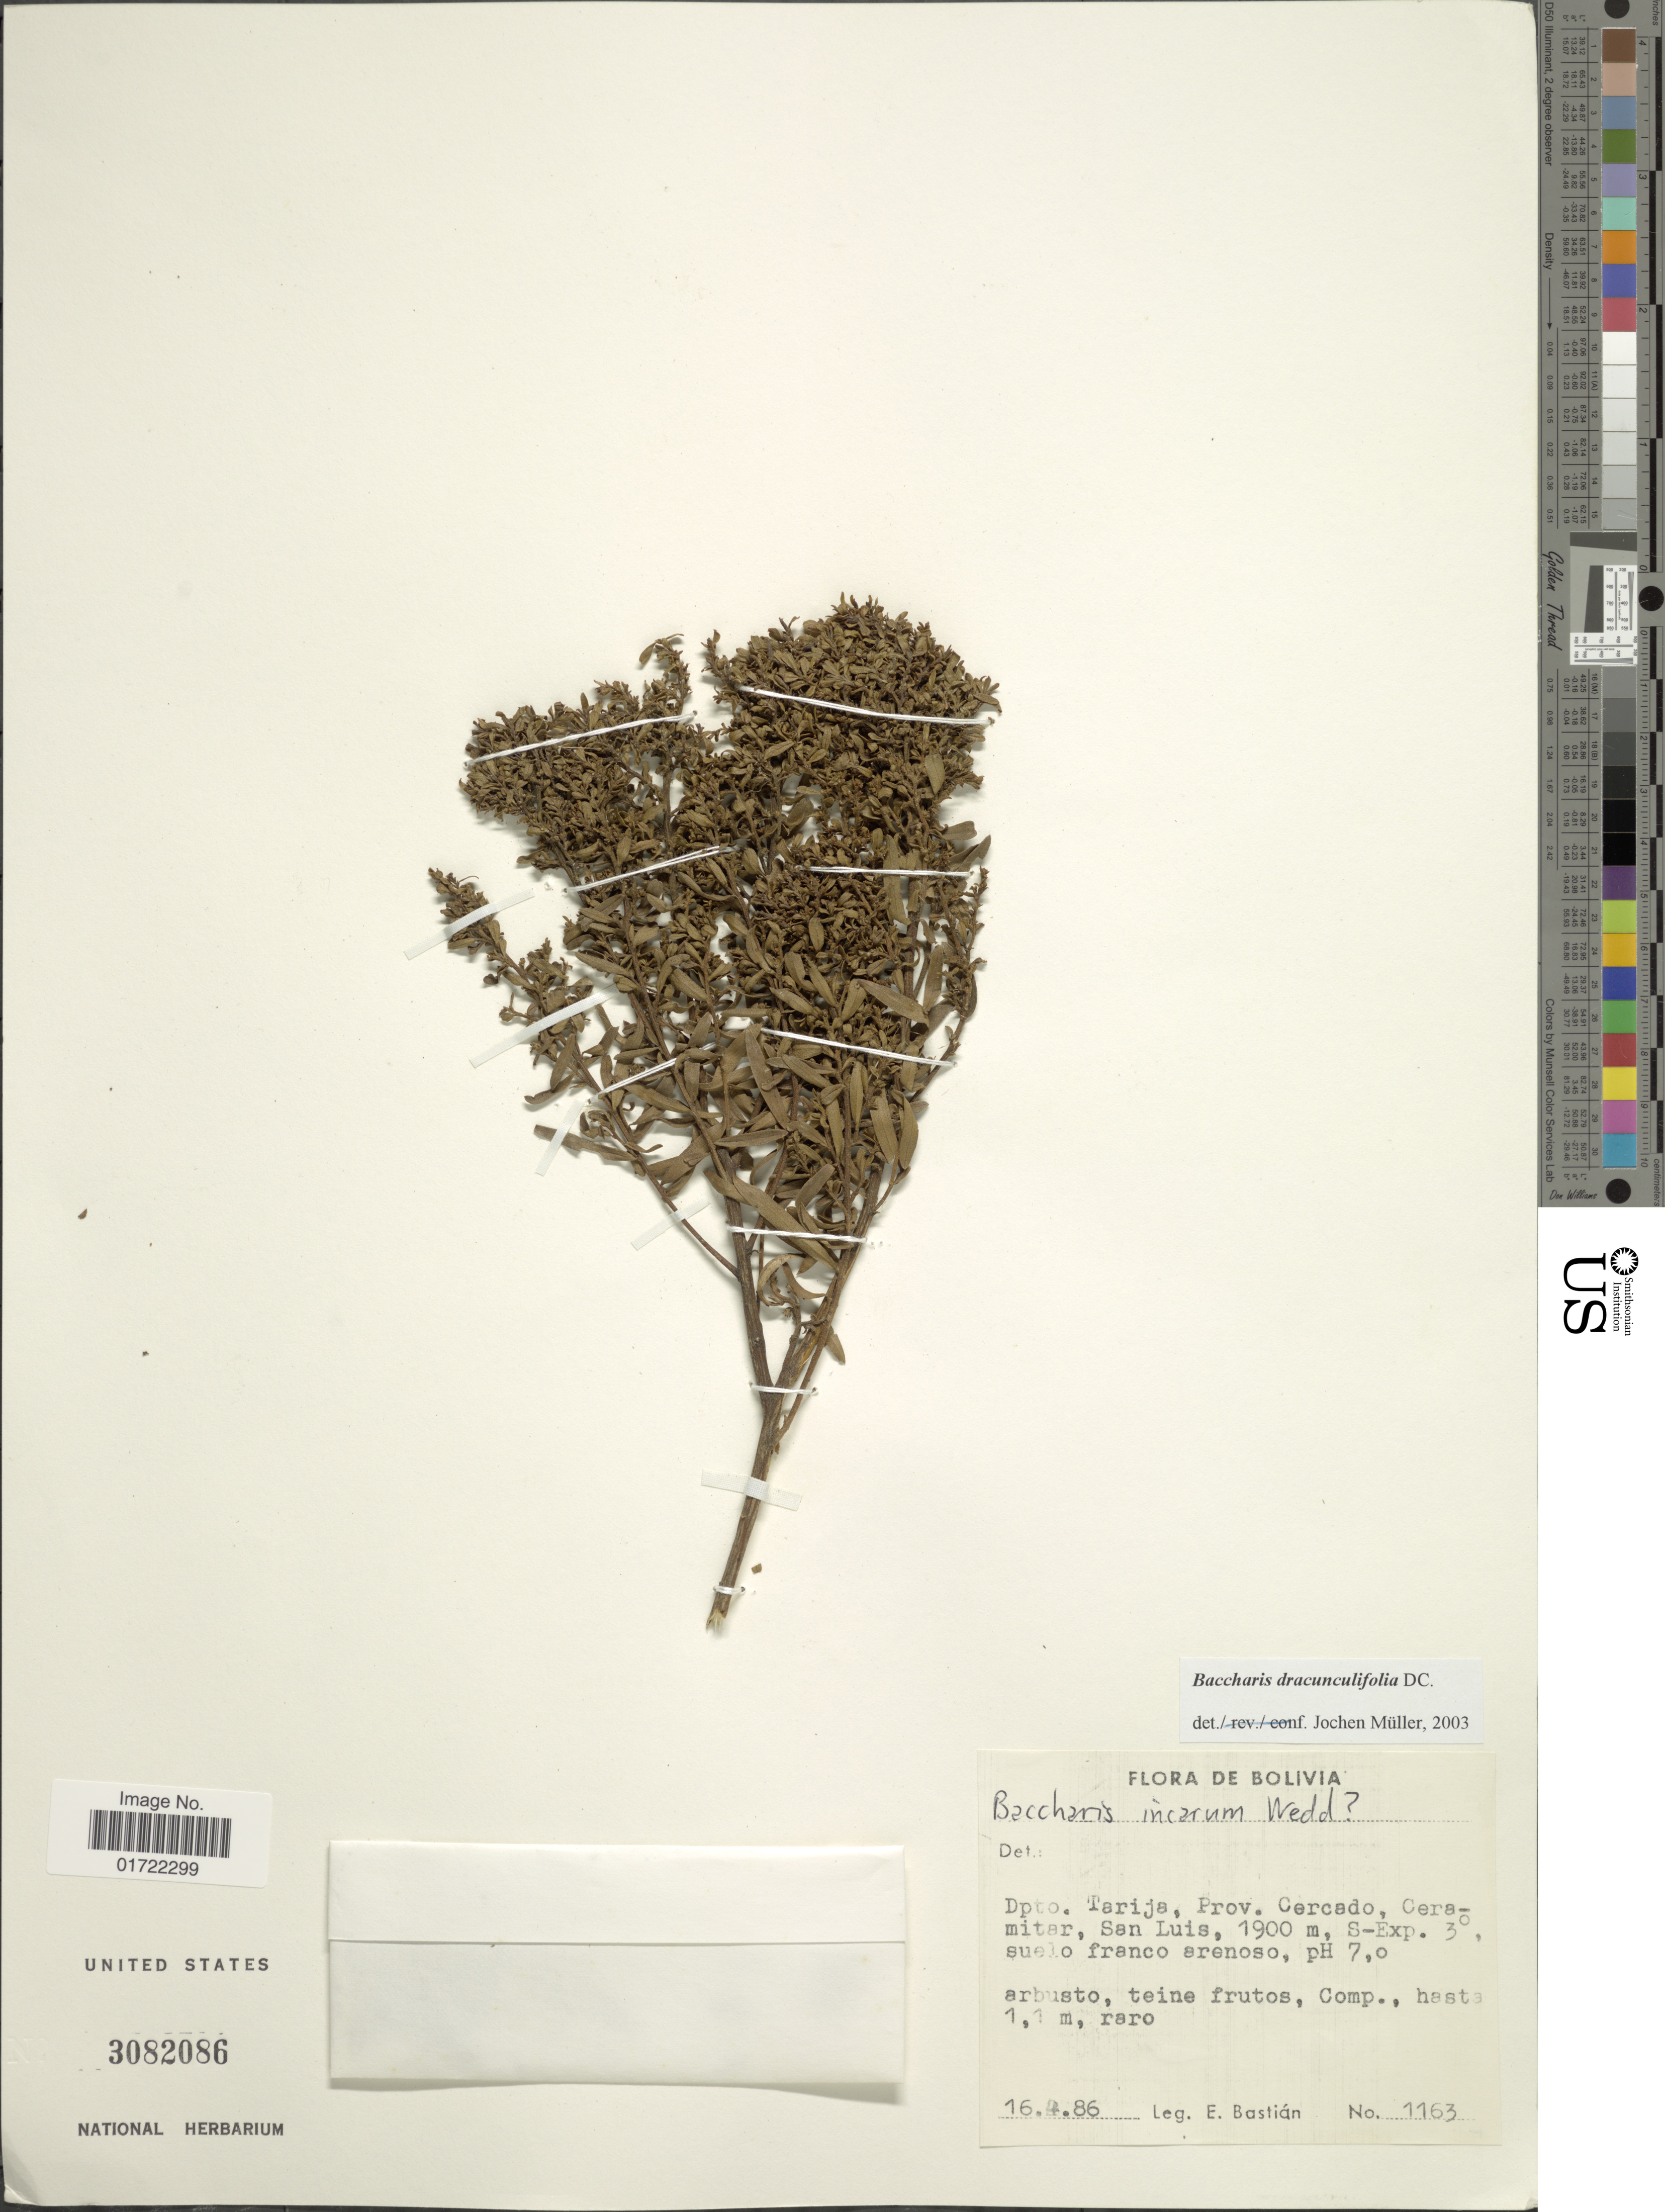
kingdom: Plantae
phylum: Tracheophyta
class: Magnoliopsida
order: Asterales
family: Asteraceae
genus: Baccharis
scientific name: Baccharis dracunculifolia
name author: DC.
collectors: E. Bastian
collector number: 1163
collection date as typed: Transcribed d/m/y: 16/4/86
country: Bolivia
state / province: Tarija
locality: Prov. Cercado, Cercamitar, San Luis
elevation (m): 1900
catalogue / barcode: US 3082086